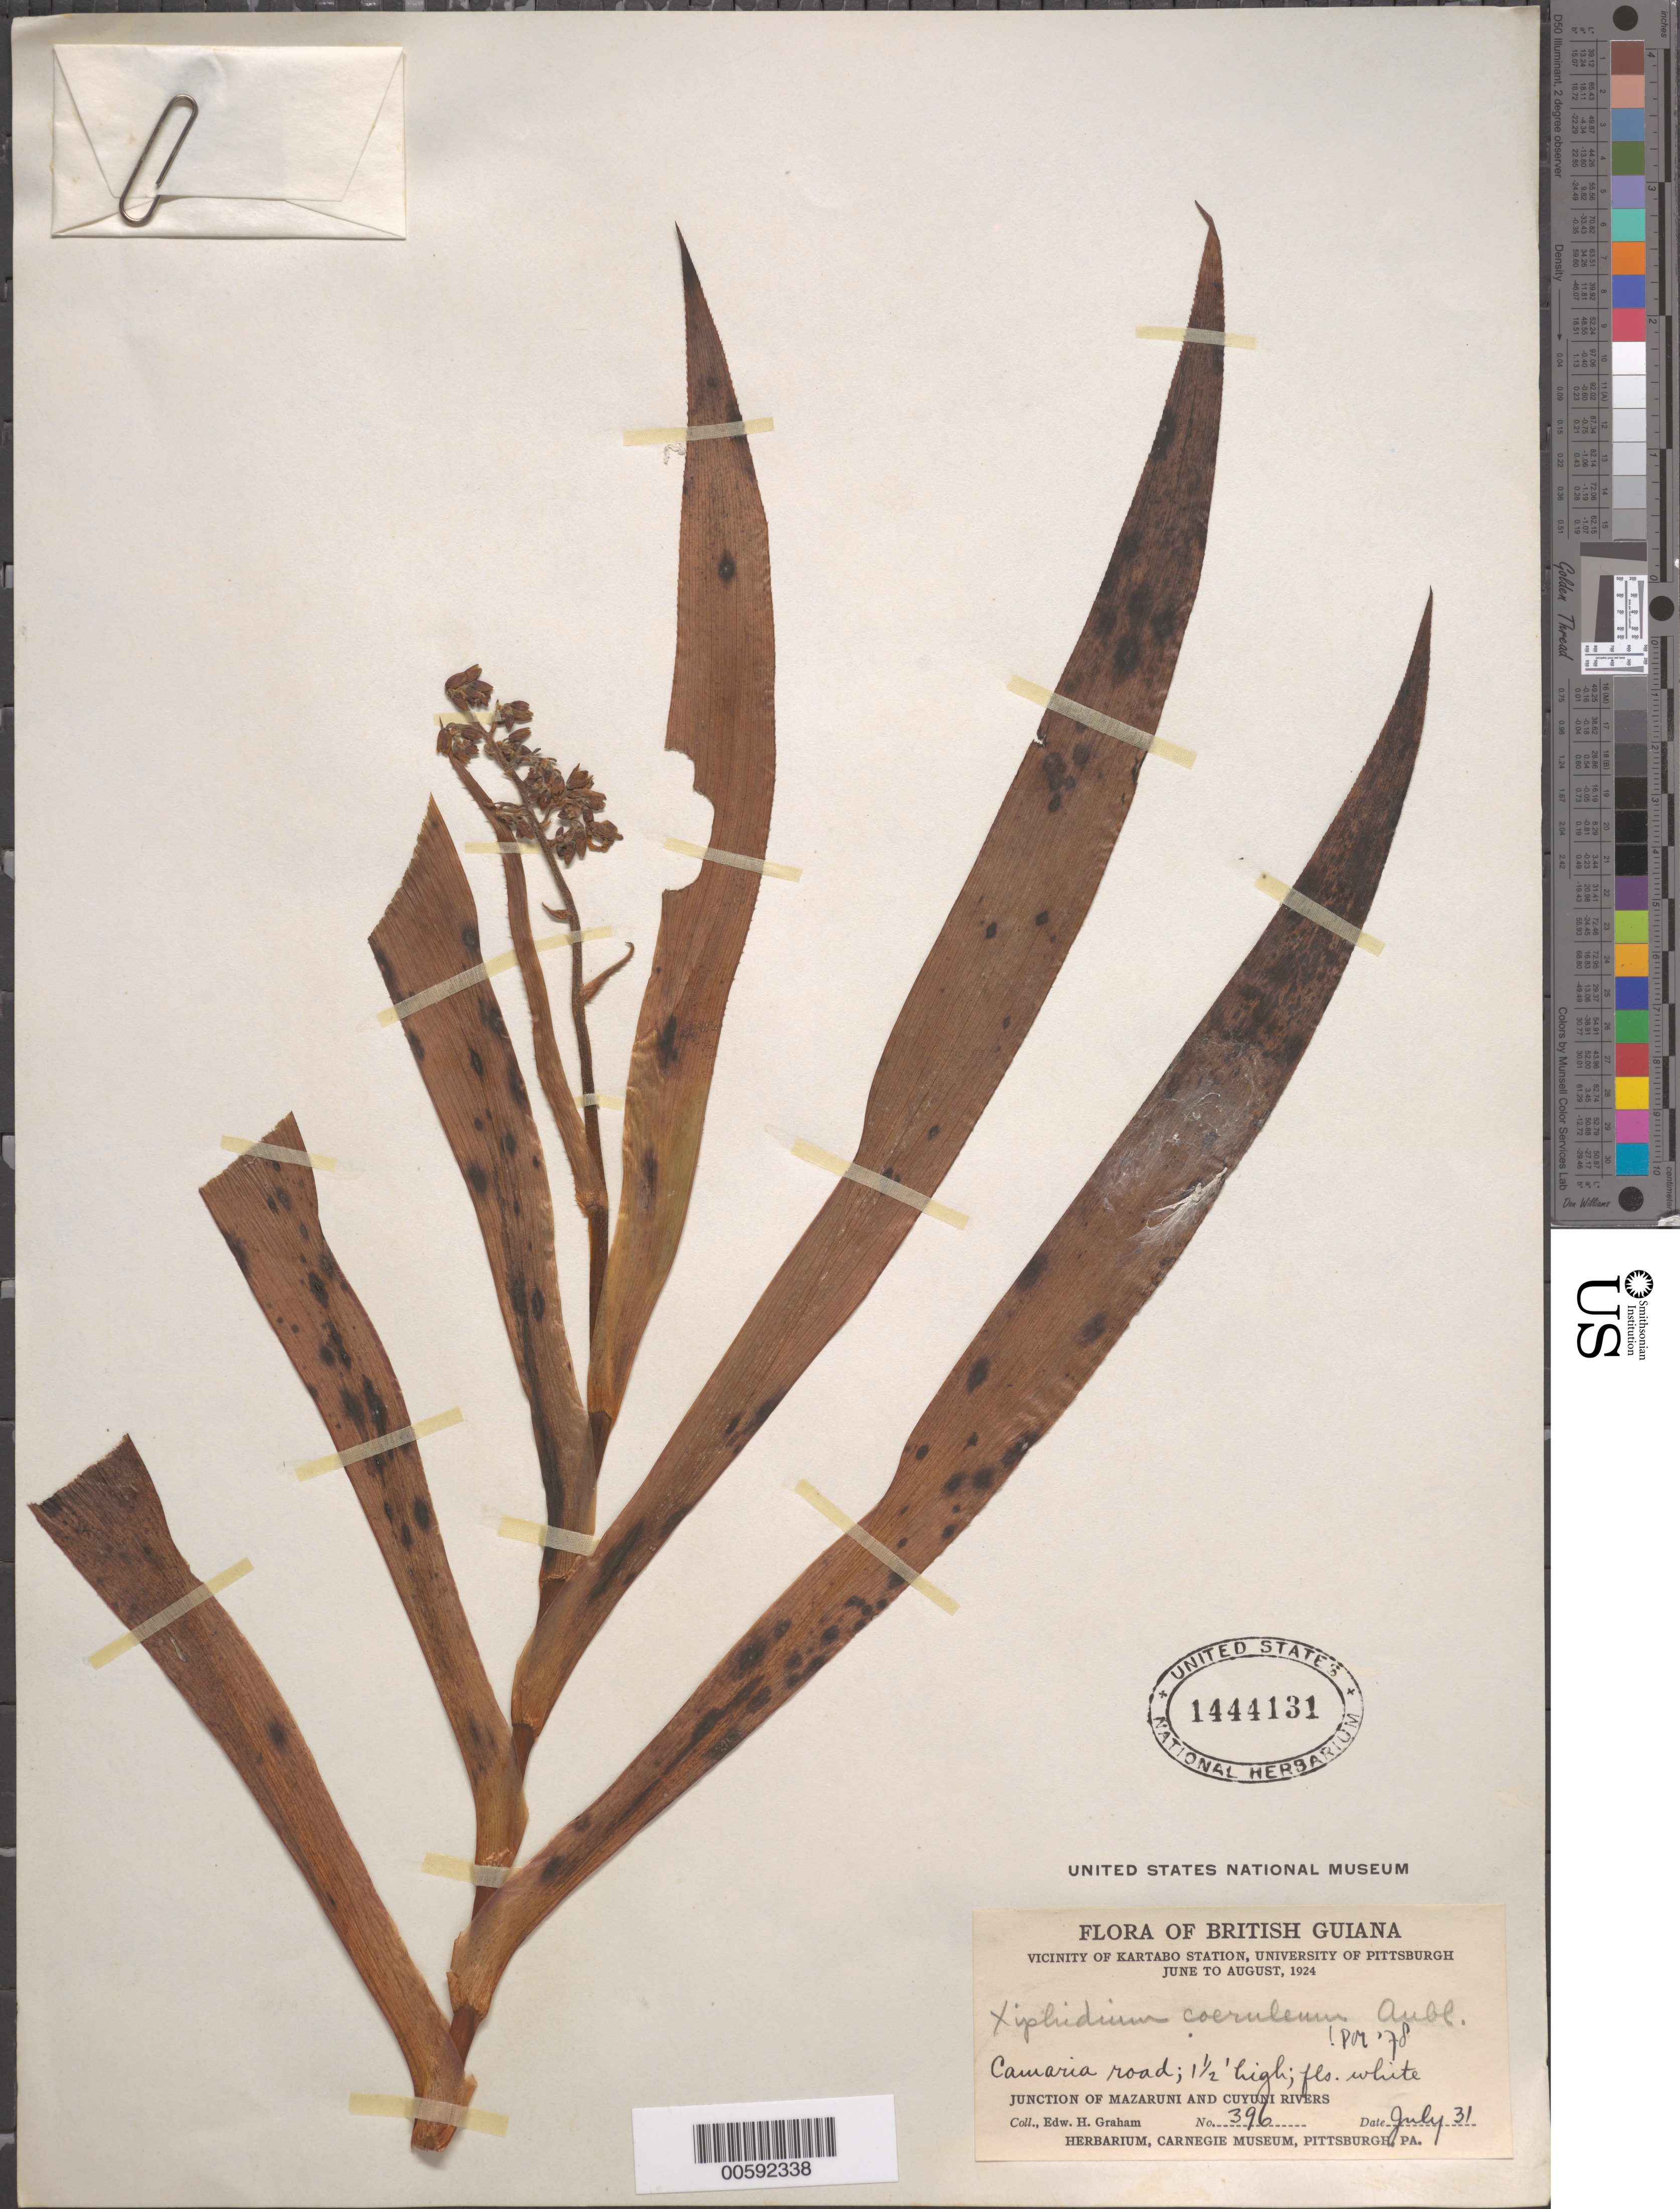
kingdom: Plantae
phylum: Tracheophyta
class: Liliopsida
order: Commelinales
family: Haemodoraceae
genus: Xiphidium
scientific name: Xiphidium caeruleum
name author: Aubl.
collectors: E. H. Graham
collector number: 396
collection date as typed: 31 Jul 1924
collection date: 1924-07-31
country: Guyana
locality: Junction of Mazaruni and Cuyuni Rivers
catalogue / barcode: US 1444131